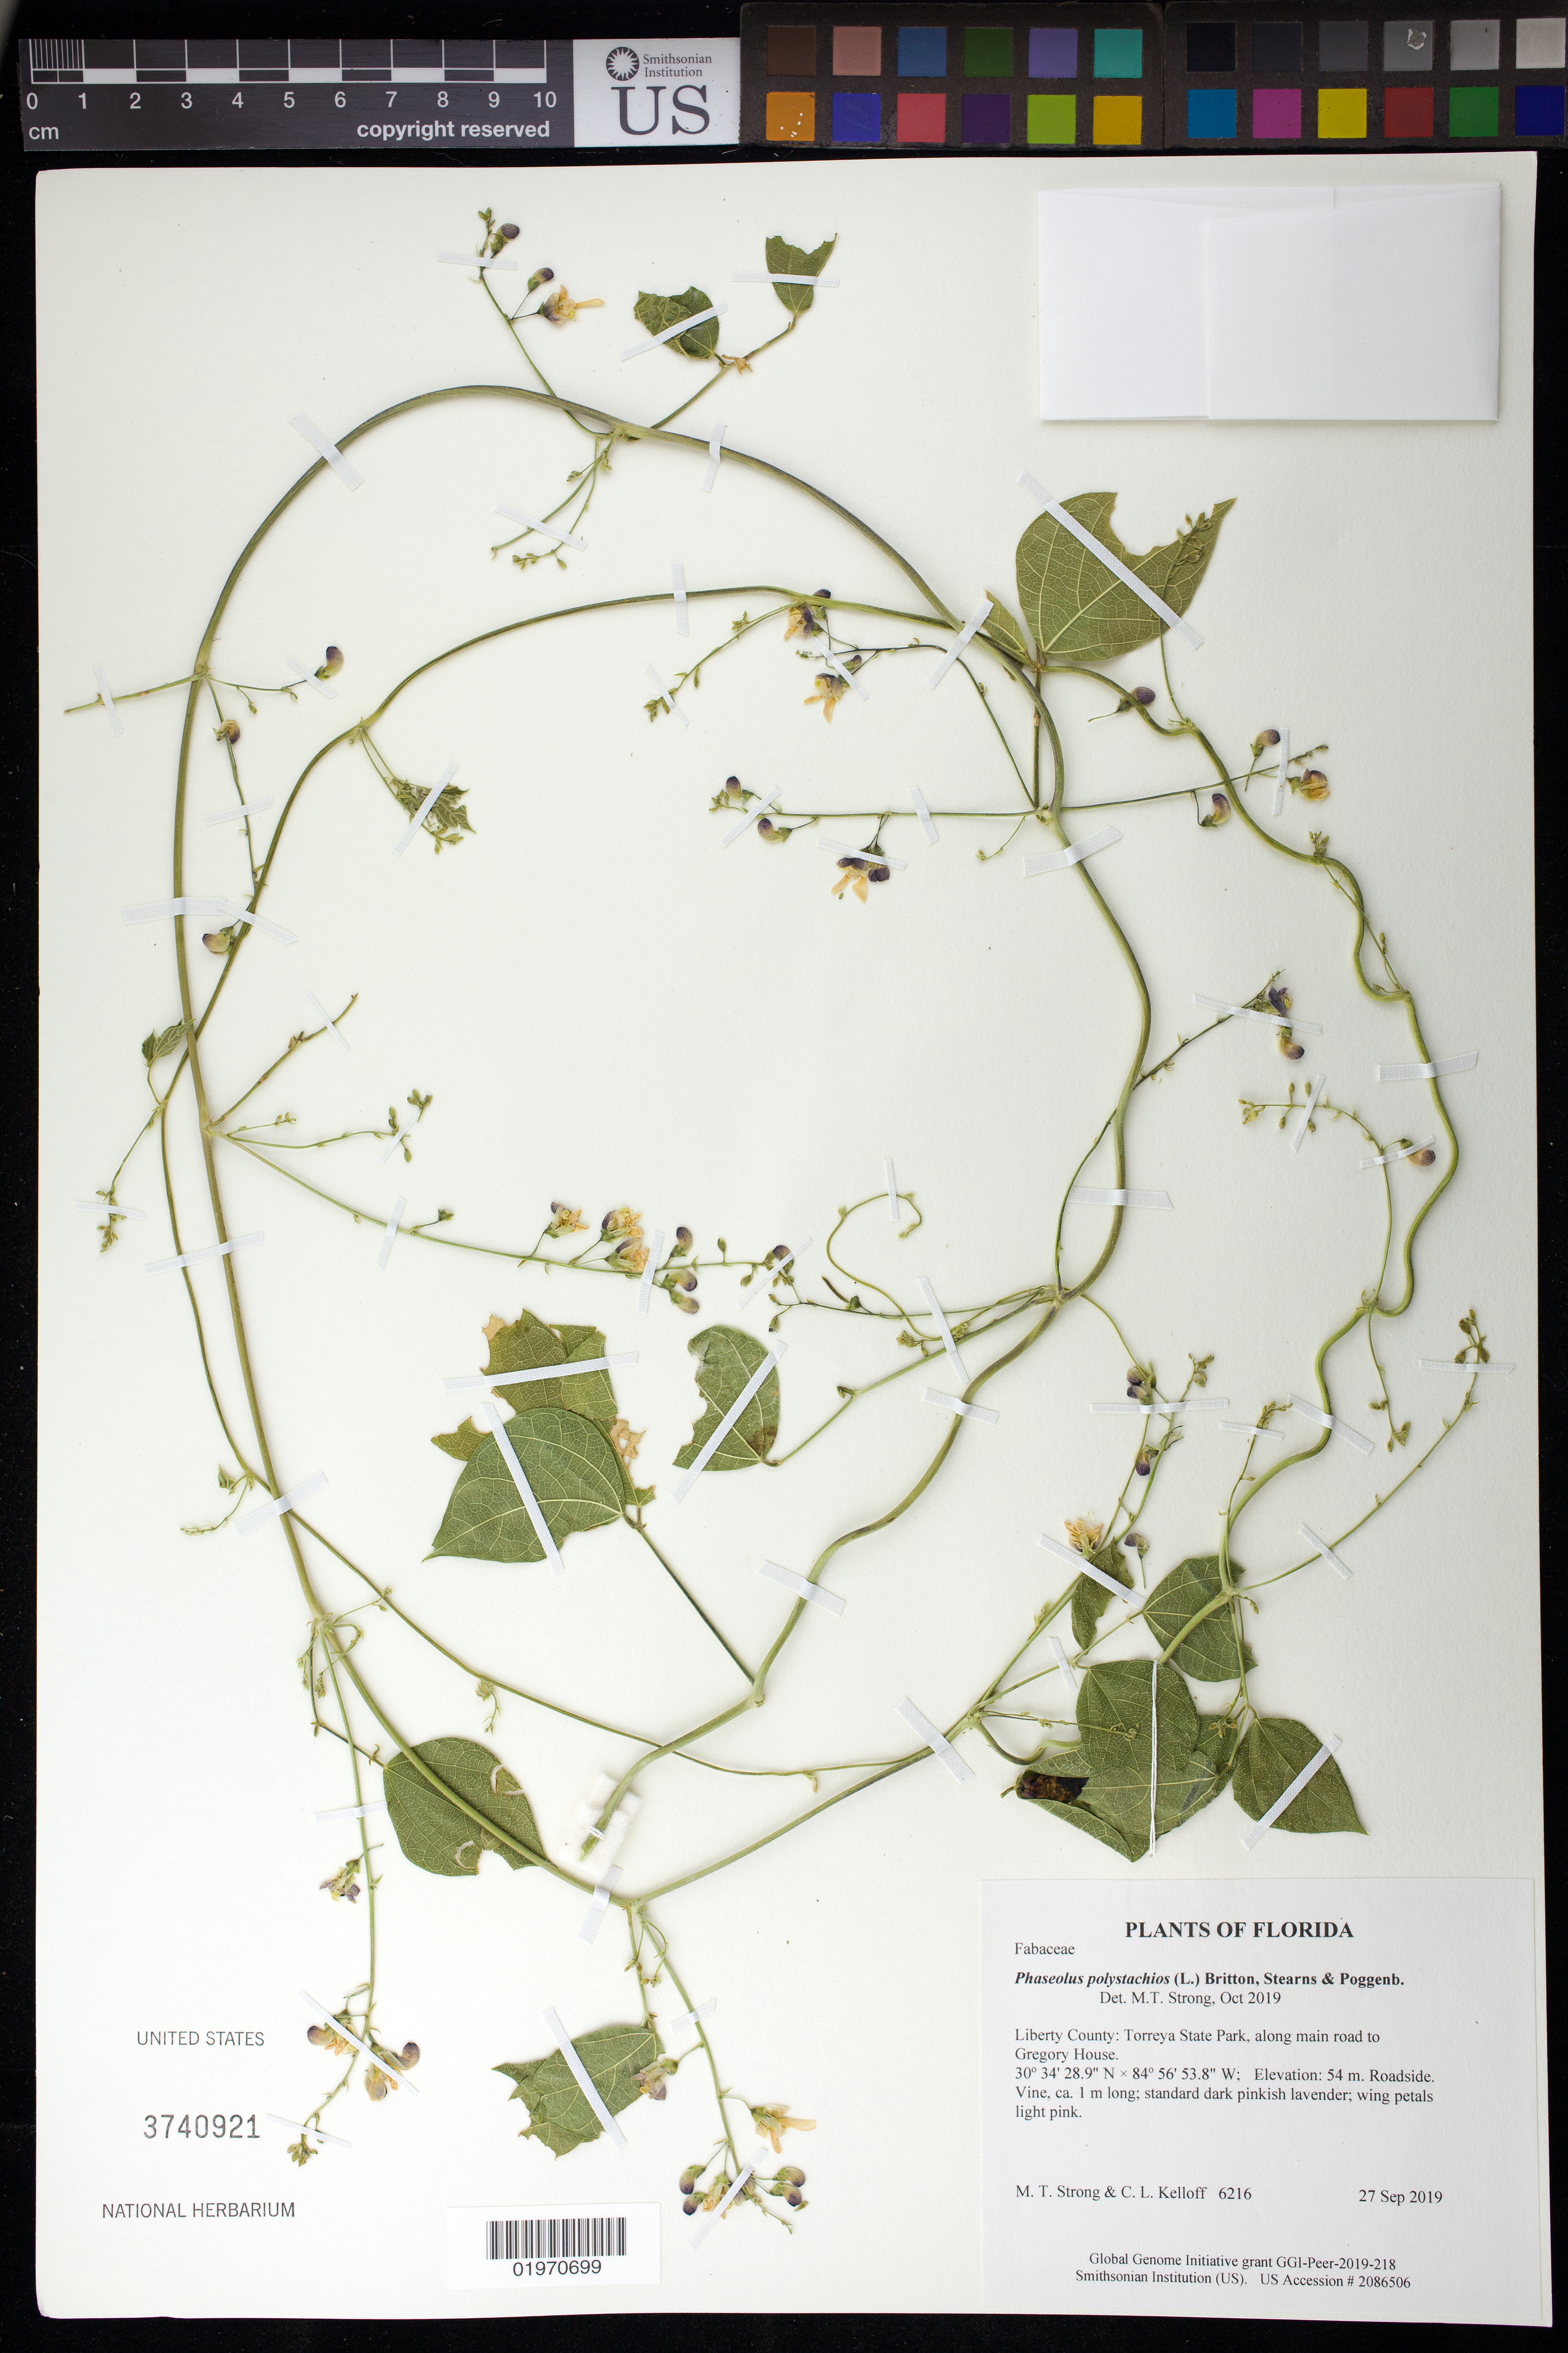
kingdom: Plantae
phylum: Tracheophyta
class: Magnoliopsida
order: Fabales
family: Fabaceae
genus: Phaseolus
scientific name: Phaseolus polystachios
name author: (L.) Britton, Stearns & Poggenb.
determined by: Strong, Mark T., (BOT), Smithsonian Institution - National Museum of Natural History (UNITED STATES)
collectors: M. T. Strong & C. L. Kelloff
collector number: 6216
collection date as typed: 27 Sep 2019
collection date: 2019-09-27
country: United States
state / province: Florida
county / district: Liberty County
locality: Torreya State Park, along main road to Gregory House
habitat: Roadside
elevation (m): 54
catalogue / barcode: US 3740921